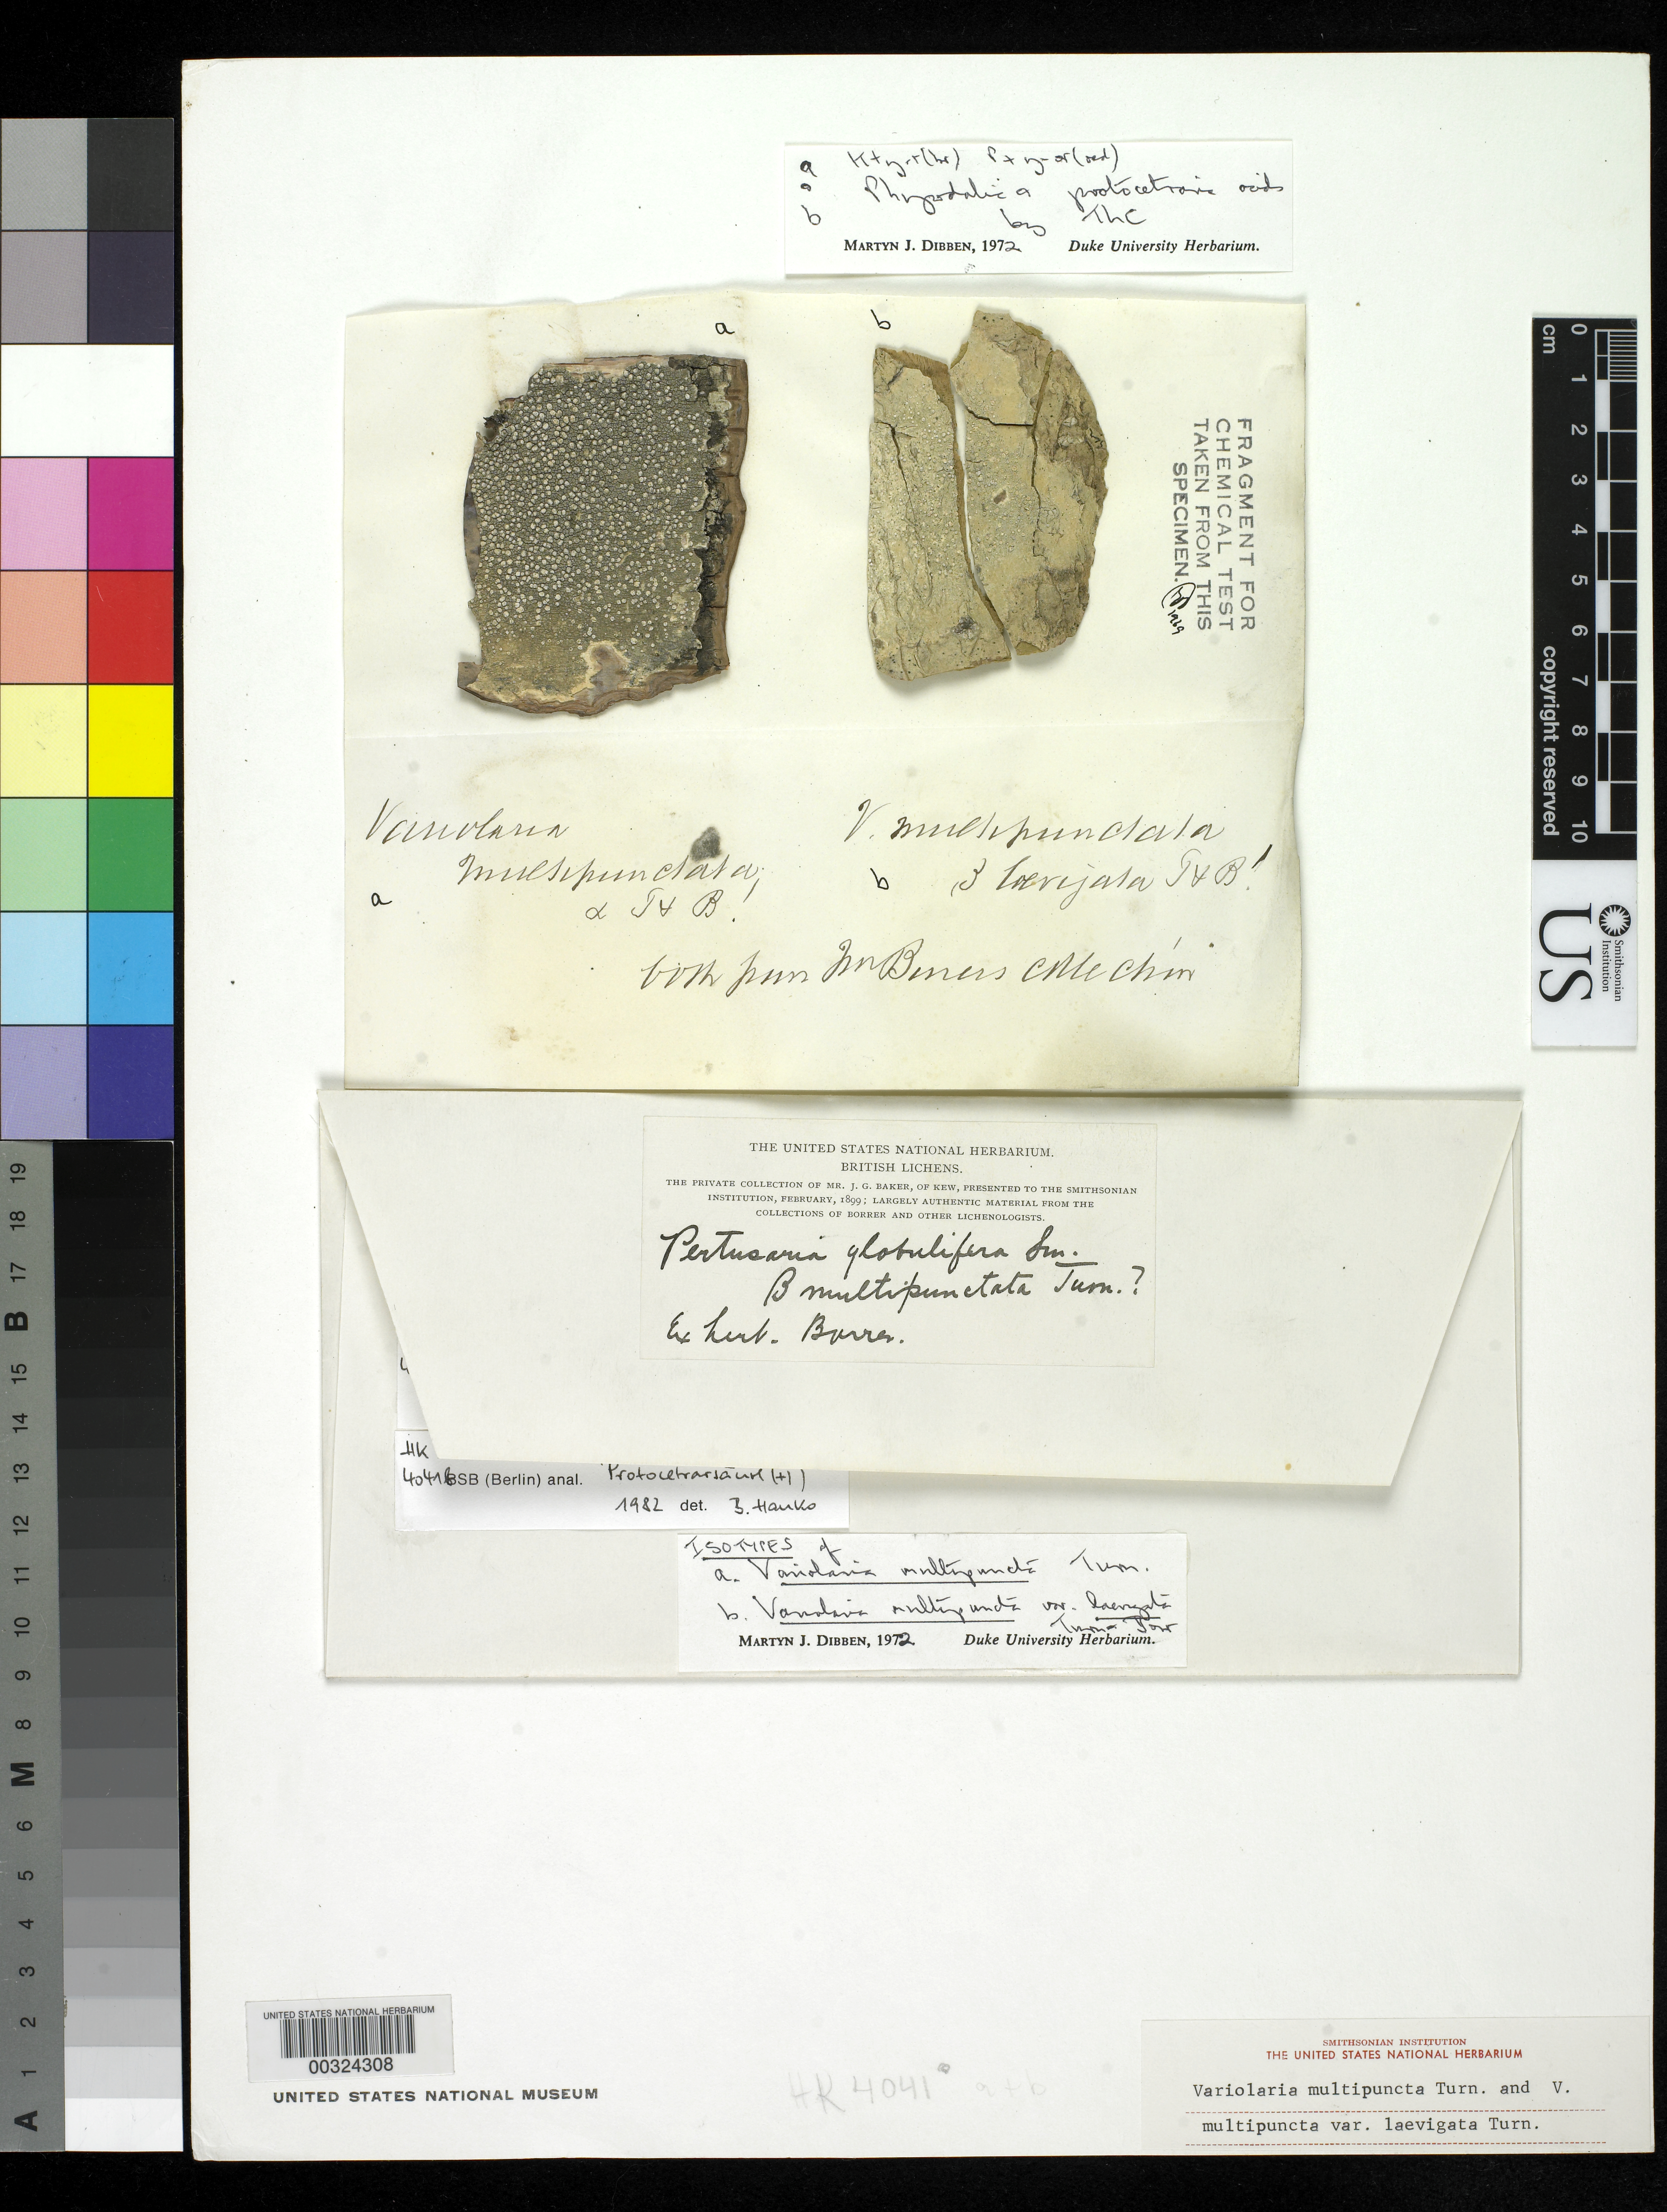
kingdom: Fungi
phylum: Ascomycota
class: Lecanoromycetes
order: Pertusariales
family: Pertusariaceae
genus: Variolaria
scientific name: Variolaria multipuncta var. laevigata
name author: Turner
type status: Isotype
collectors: W. Borrer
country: United Kingdom